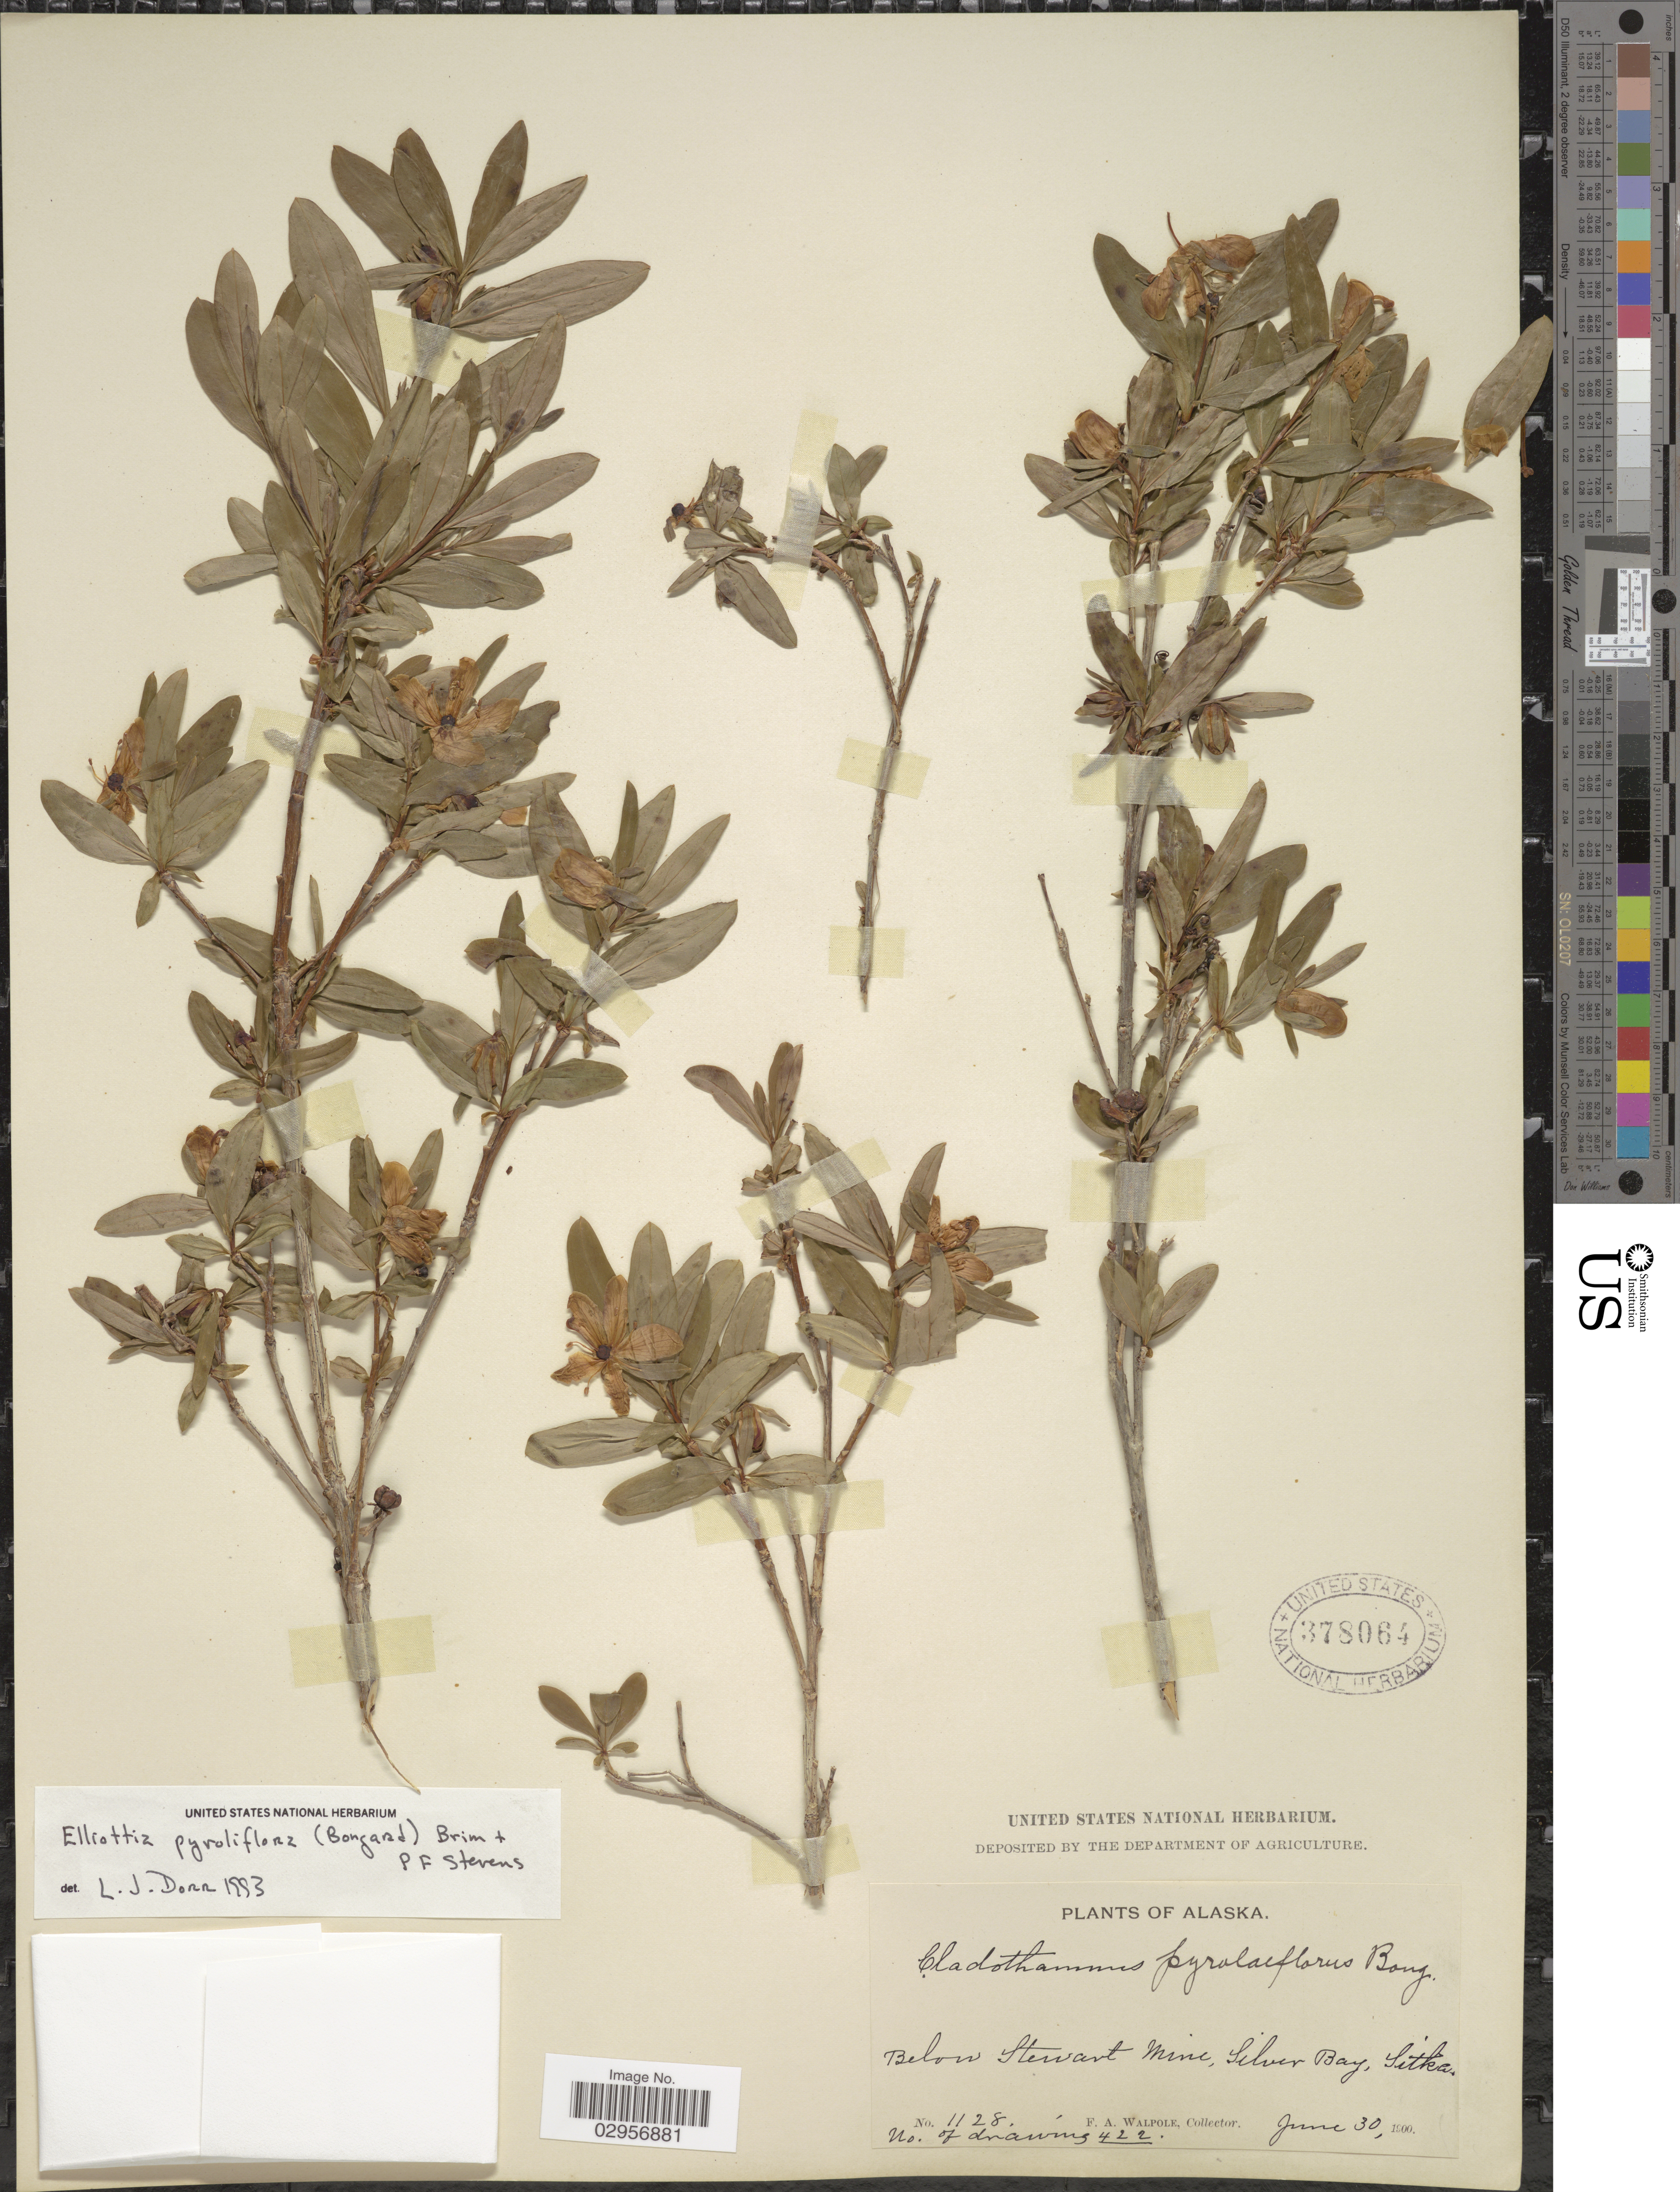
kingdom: Plantae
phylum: Tracheophyta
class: Magnoliopsida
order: Ericales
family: Ericaceae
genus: Elliottia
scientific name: Elliottia pyroliflora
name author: (Bong.) P.F. Stevens & Brim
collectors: F. Walpole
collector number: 1128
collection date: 1900-06-30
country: United States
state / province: Alaska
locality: Below Stewart Mine, Silver Bay, Sitka.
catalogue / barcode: US 378064